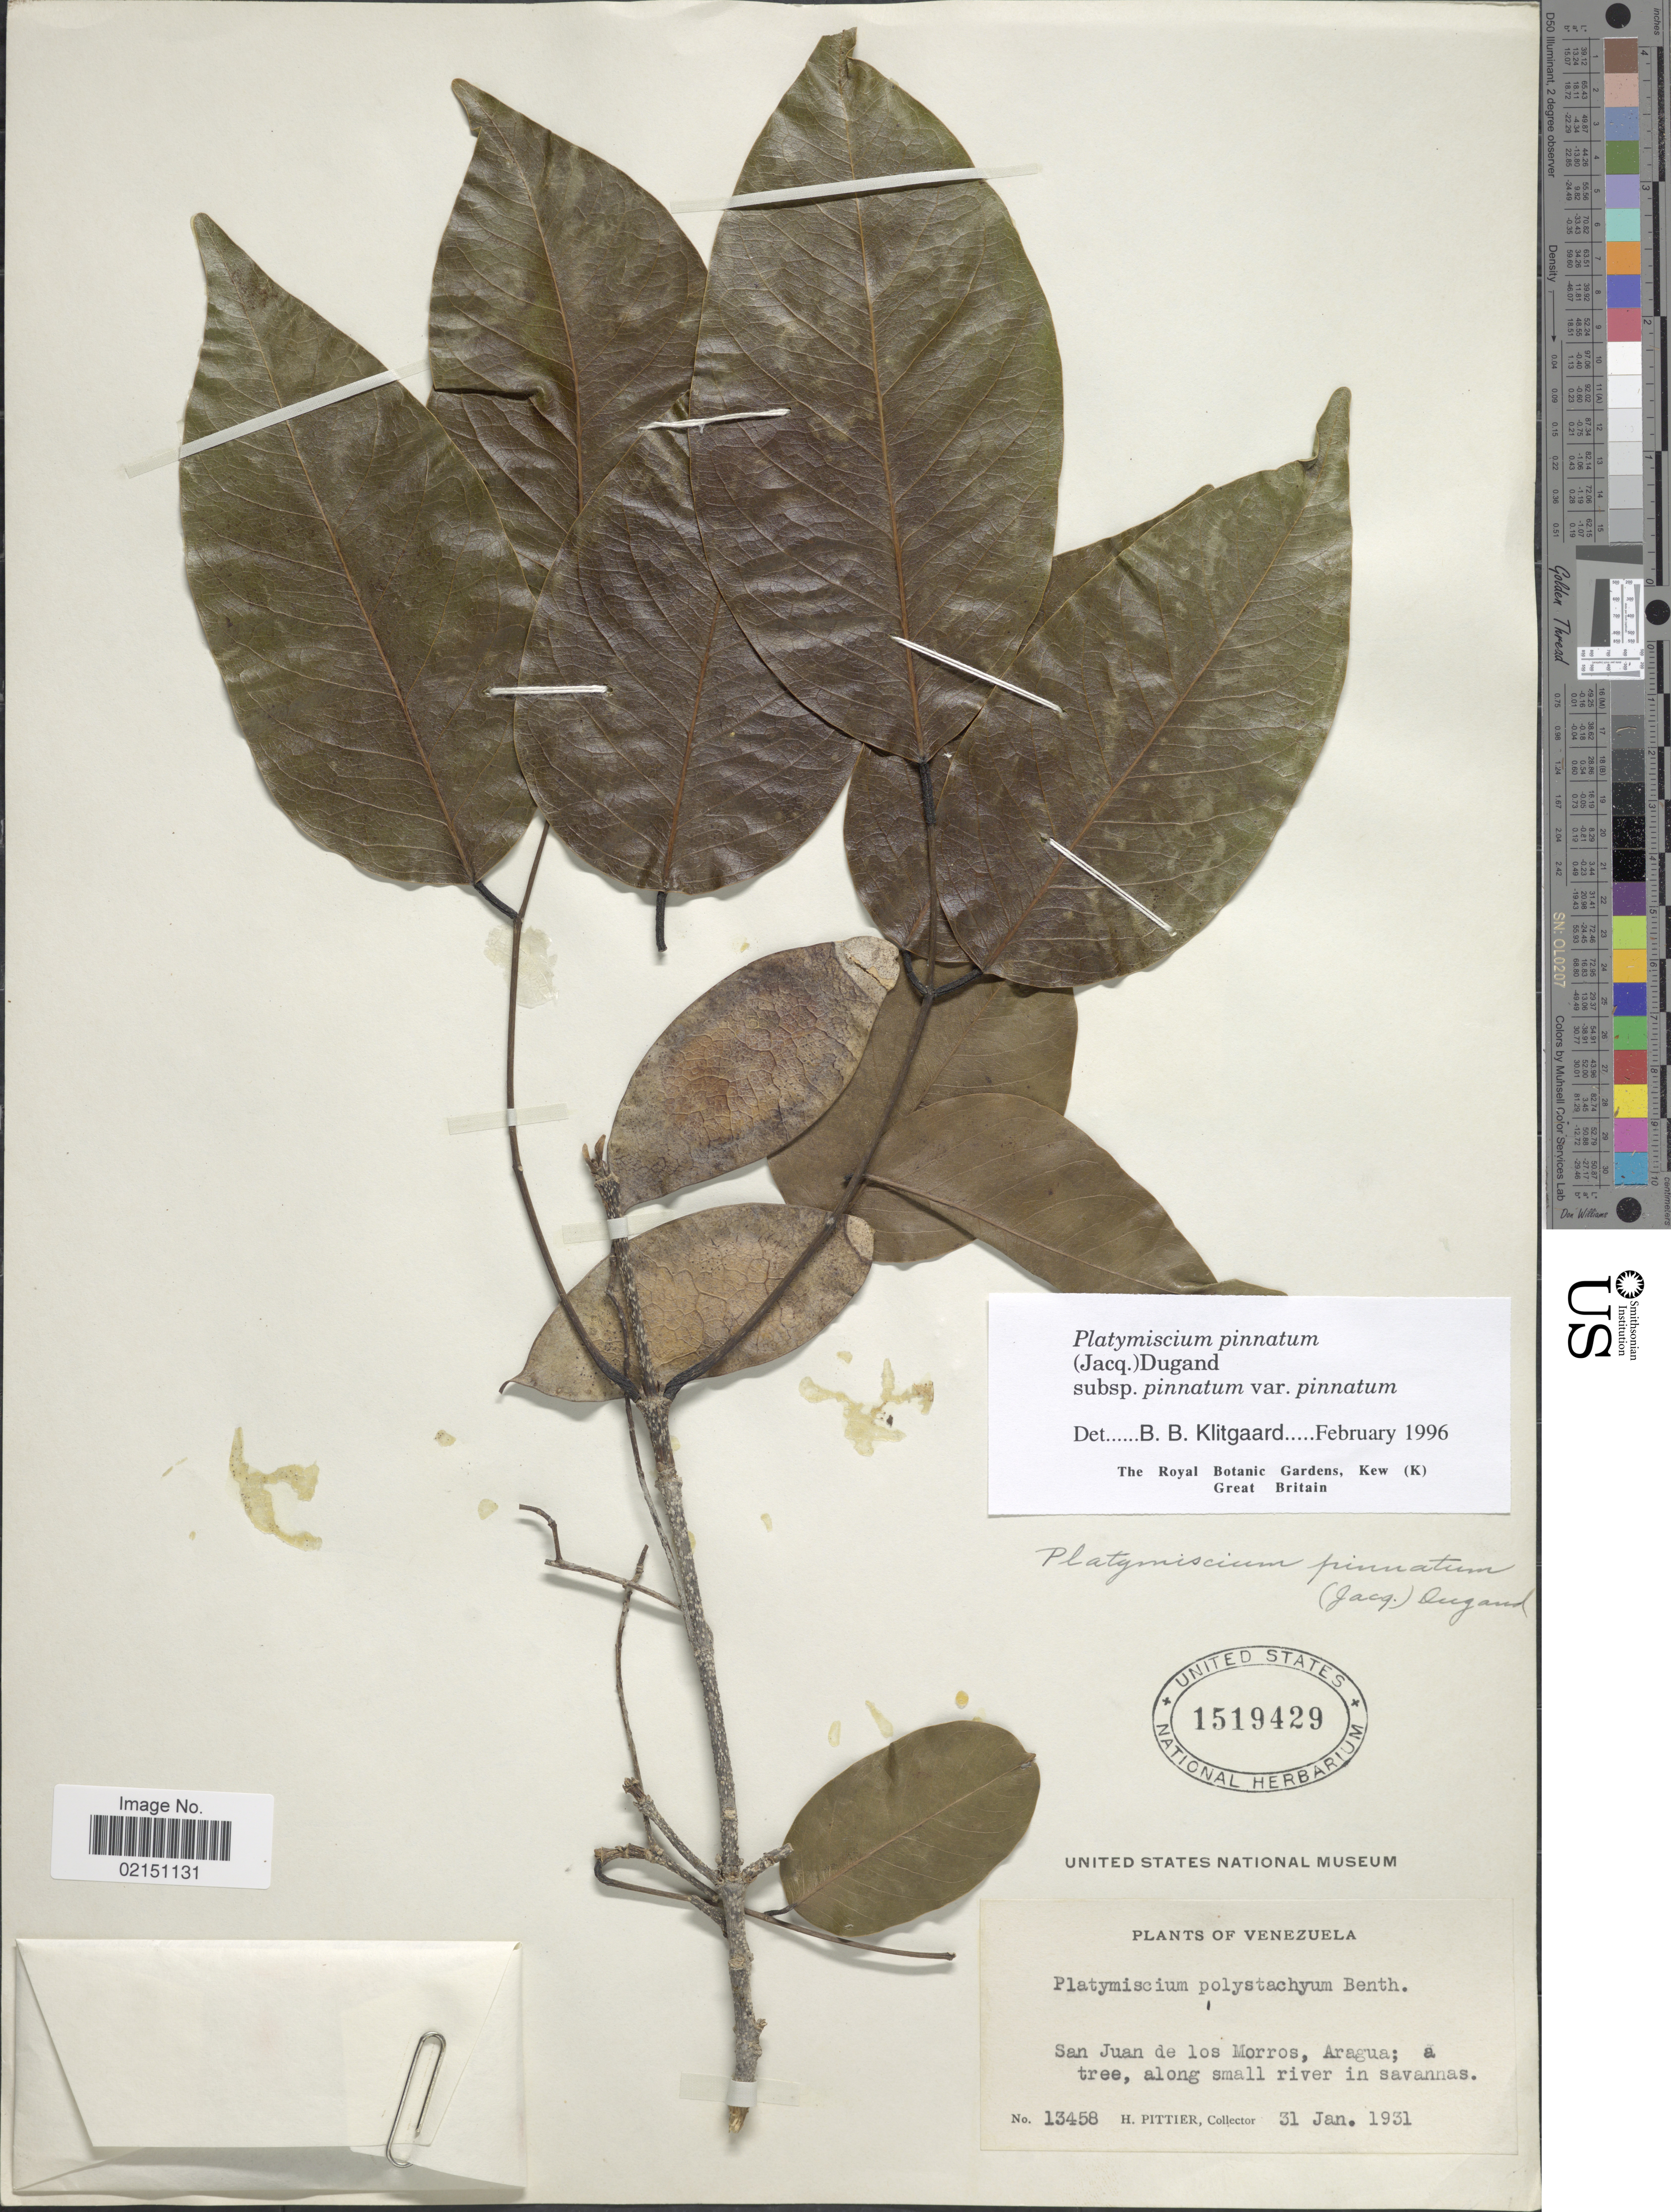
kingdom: Plantae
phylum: Tracheophyta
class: Magnoliopsida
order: Fabales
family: Fabaceae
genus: Platymiscium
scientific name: Platymiscium pinnatum var. pinnatum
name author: (Jacq.)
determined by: Klitgaard, B. B.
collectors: H. F. Pittier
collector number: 13458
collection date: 1931-01-31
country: Venezuela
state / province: Aragua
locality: San Juan de los Morros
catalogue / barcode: US 1519429